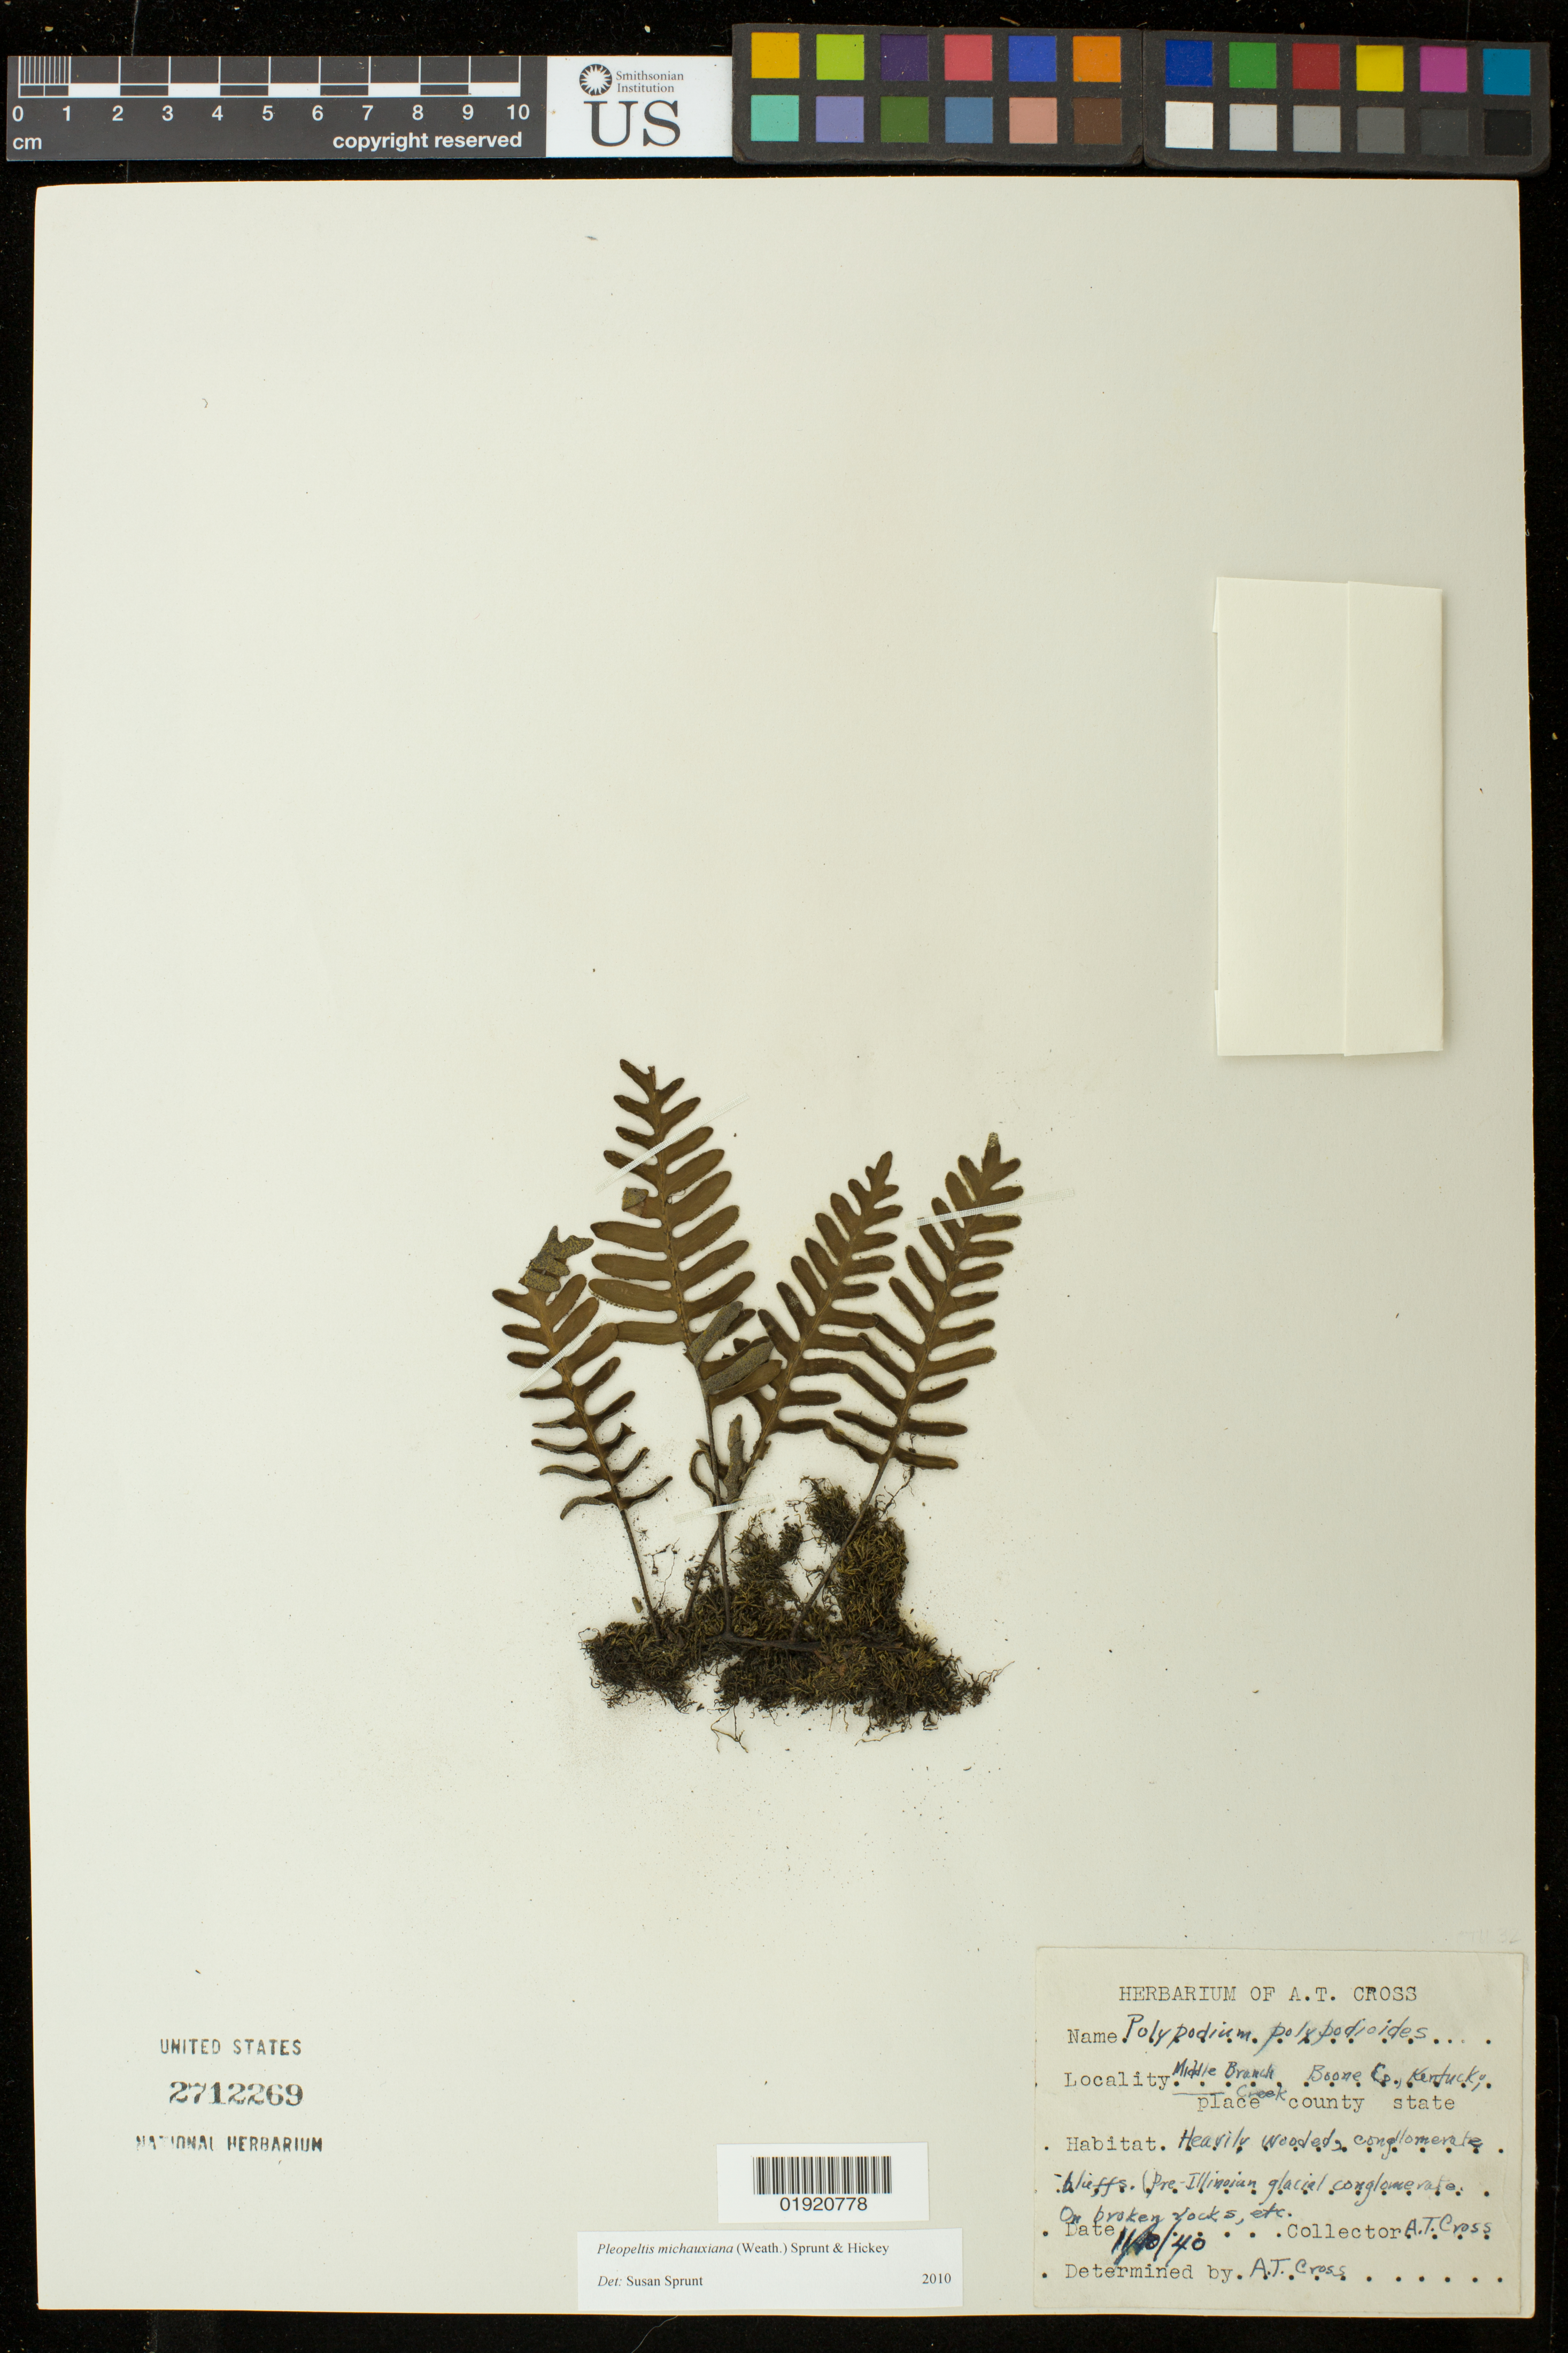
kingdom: Plantae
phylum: Tracheophyta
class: Polypodiopsida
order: Polypodiales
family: Polypodiaceae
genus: Pleopeltis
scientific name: Pleopeltis michauxiana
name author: (Weath.) Hickey & Sprunt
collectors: A. Cross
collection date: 1940-10-11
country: United States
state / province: Kentucky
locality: Middle Branch Creek, Boone Co., Kentucky.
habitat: Heavily wooded, conglomerate bluffs. Pre-Illinoian glacial conglomerate. On broken rocks, etc.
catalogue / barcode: US 2712269